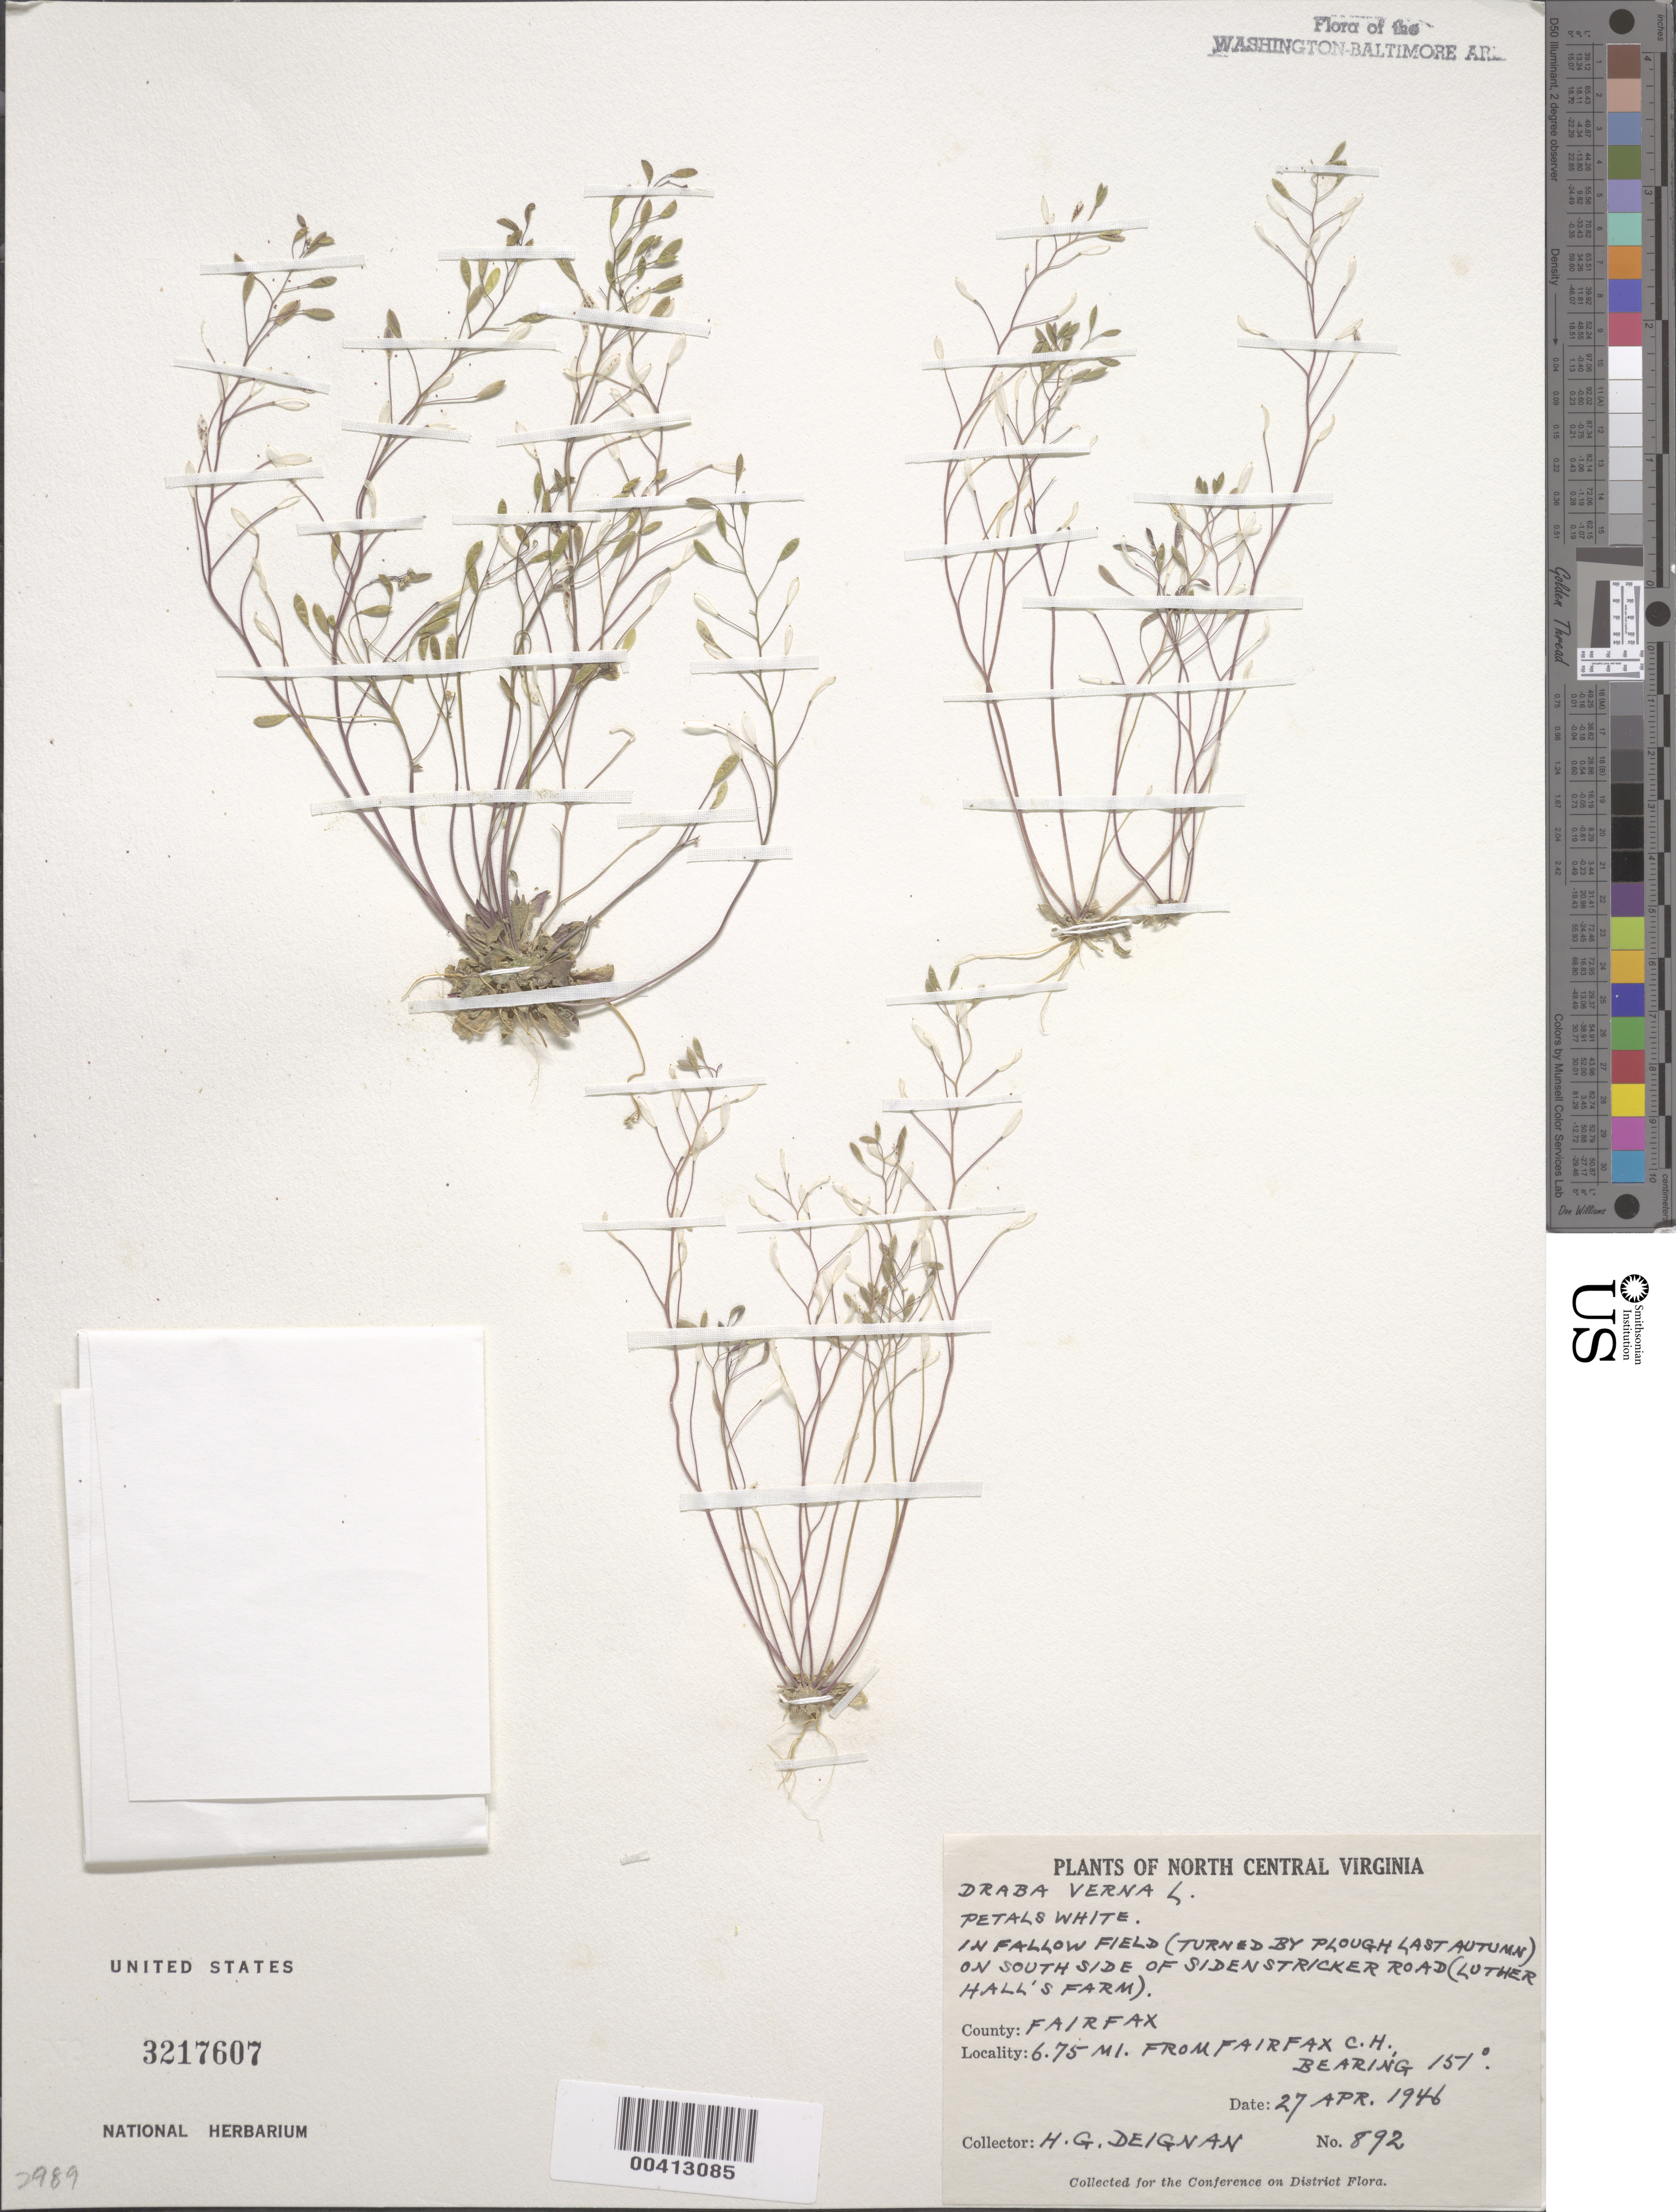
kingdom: Plantae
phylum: Tracheophyta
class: Magnoliopsida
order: Brassicales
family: Brassicaceae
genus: Draba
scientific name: Draba verna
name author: L.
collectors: H. Deignan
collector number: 892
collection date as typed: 27 Apr 1946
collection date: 1946-04-27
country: United States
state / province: Virginia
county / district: Fairfax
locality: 6.75 mi. from Fairfax County Courthouse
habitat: In fallow field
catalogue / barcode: US 3217607